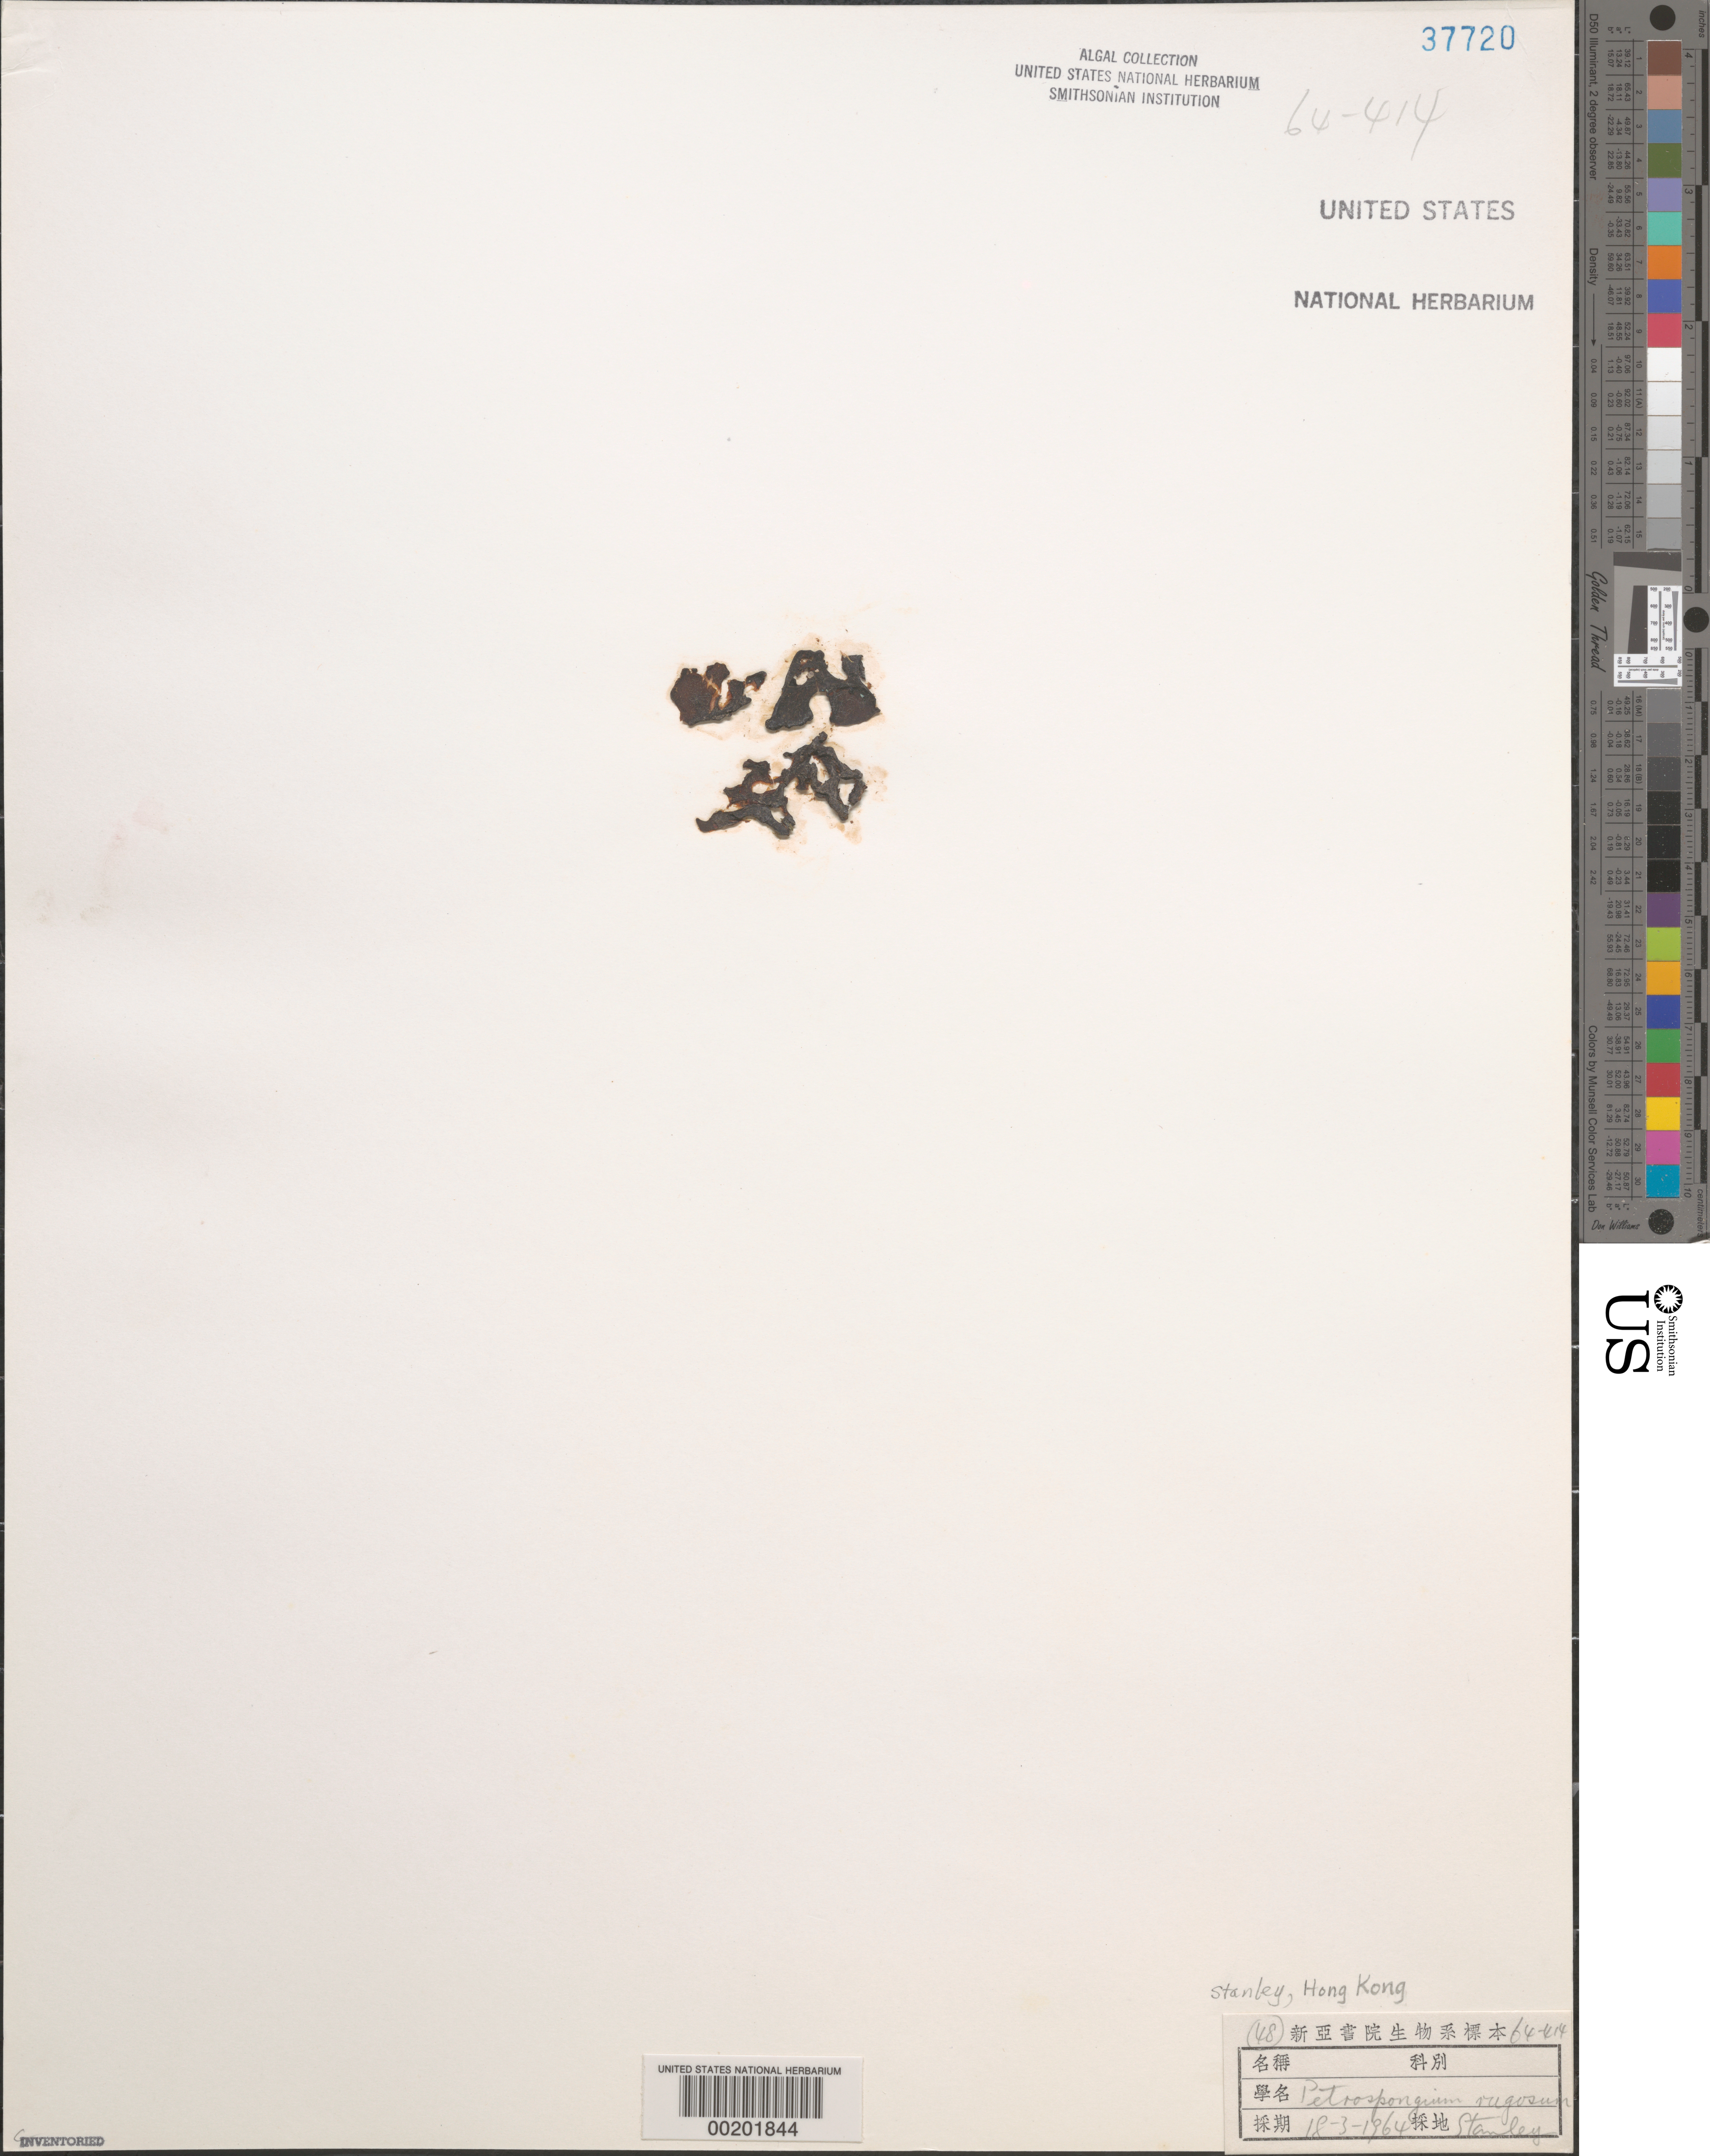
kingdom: Chromista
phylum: Ochrophyta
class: Phaeophyceae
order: Ectocarpales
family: Petrospongiaceae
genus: Petrospongium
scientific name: Petrospongium rugosum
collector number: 64-414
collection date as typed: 18 Mar 1964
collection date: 1964-03-18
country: China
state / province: Hong Kong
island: Hong Kong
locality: Stanley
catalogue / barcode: US 37720